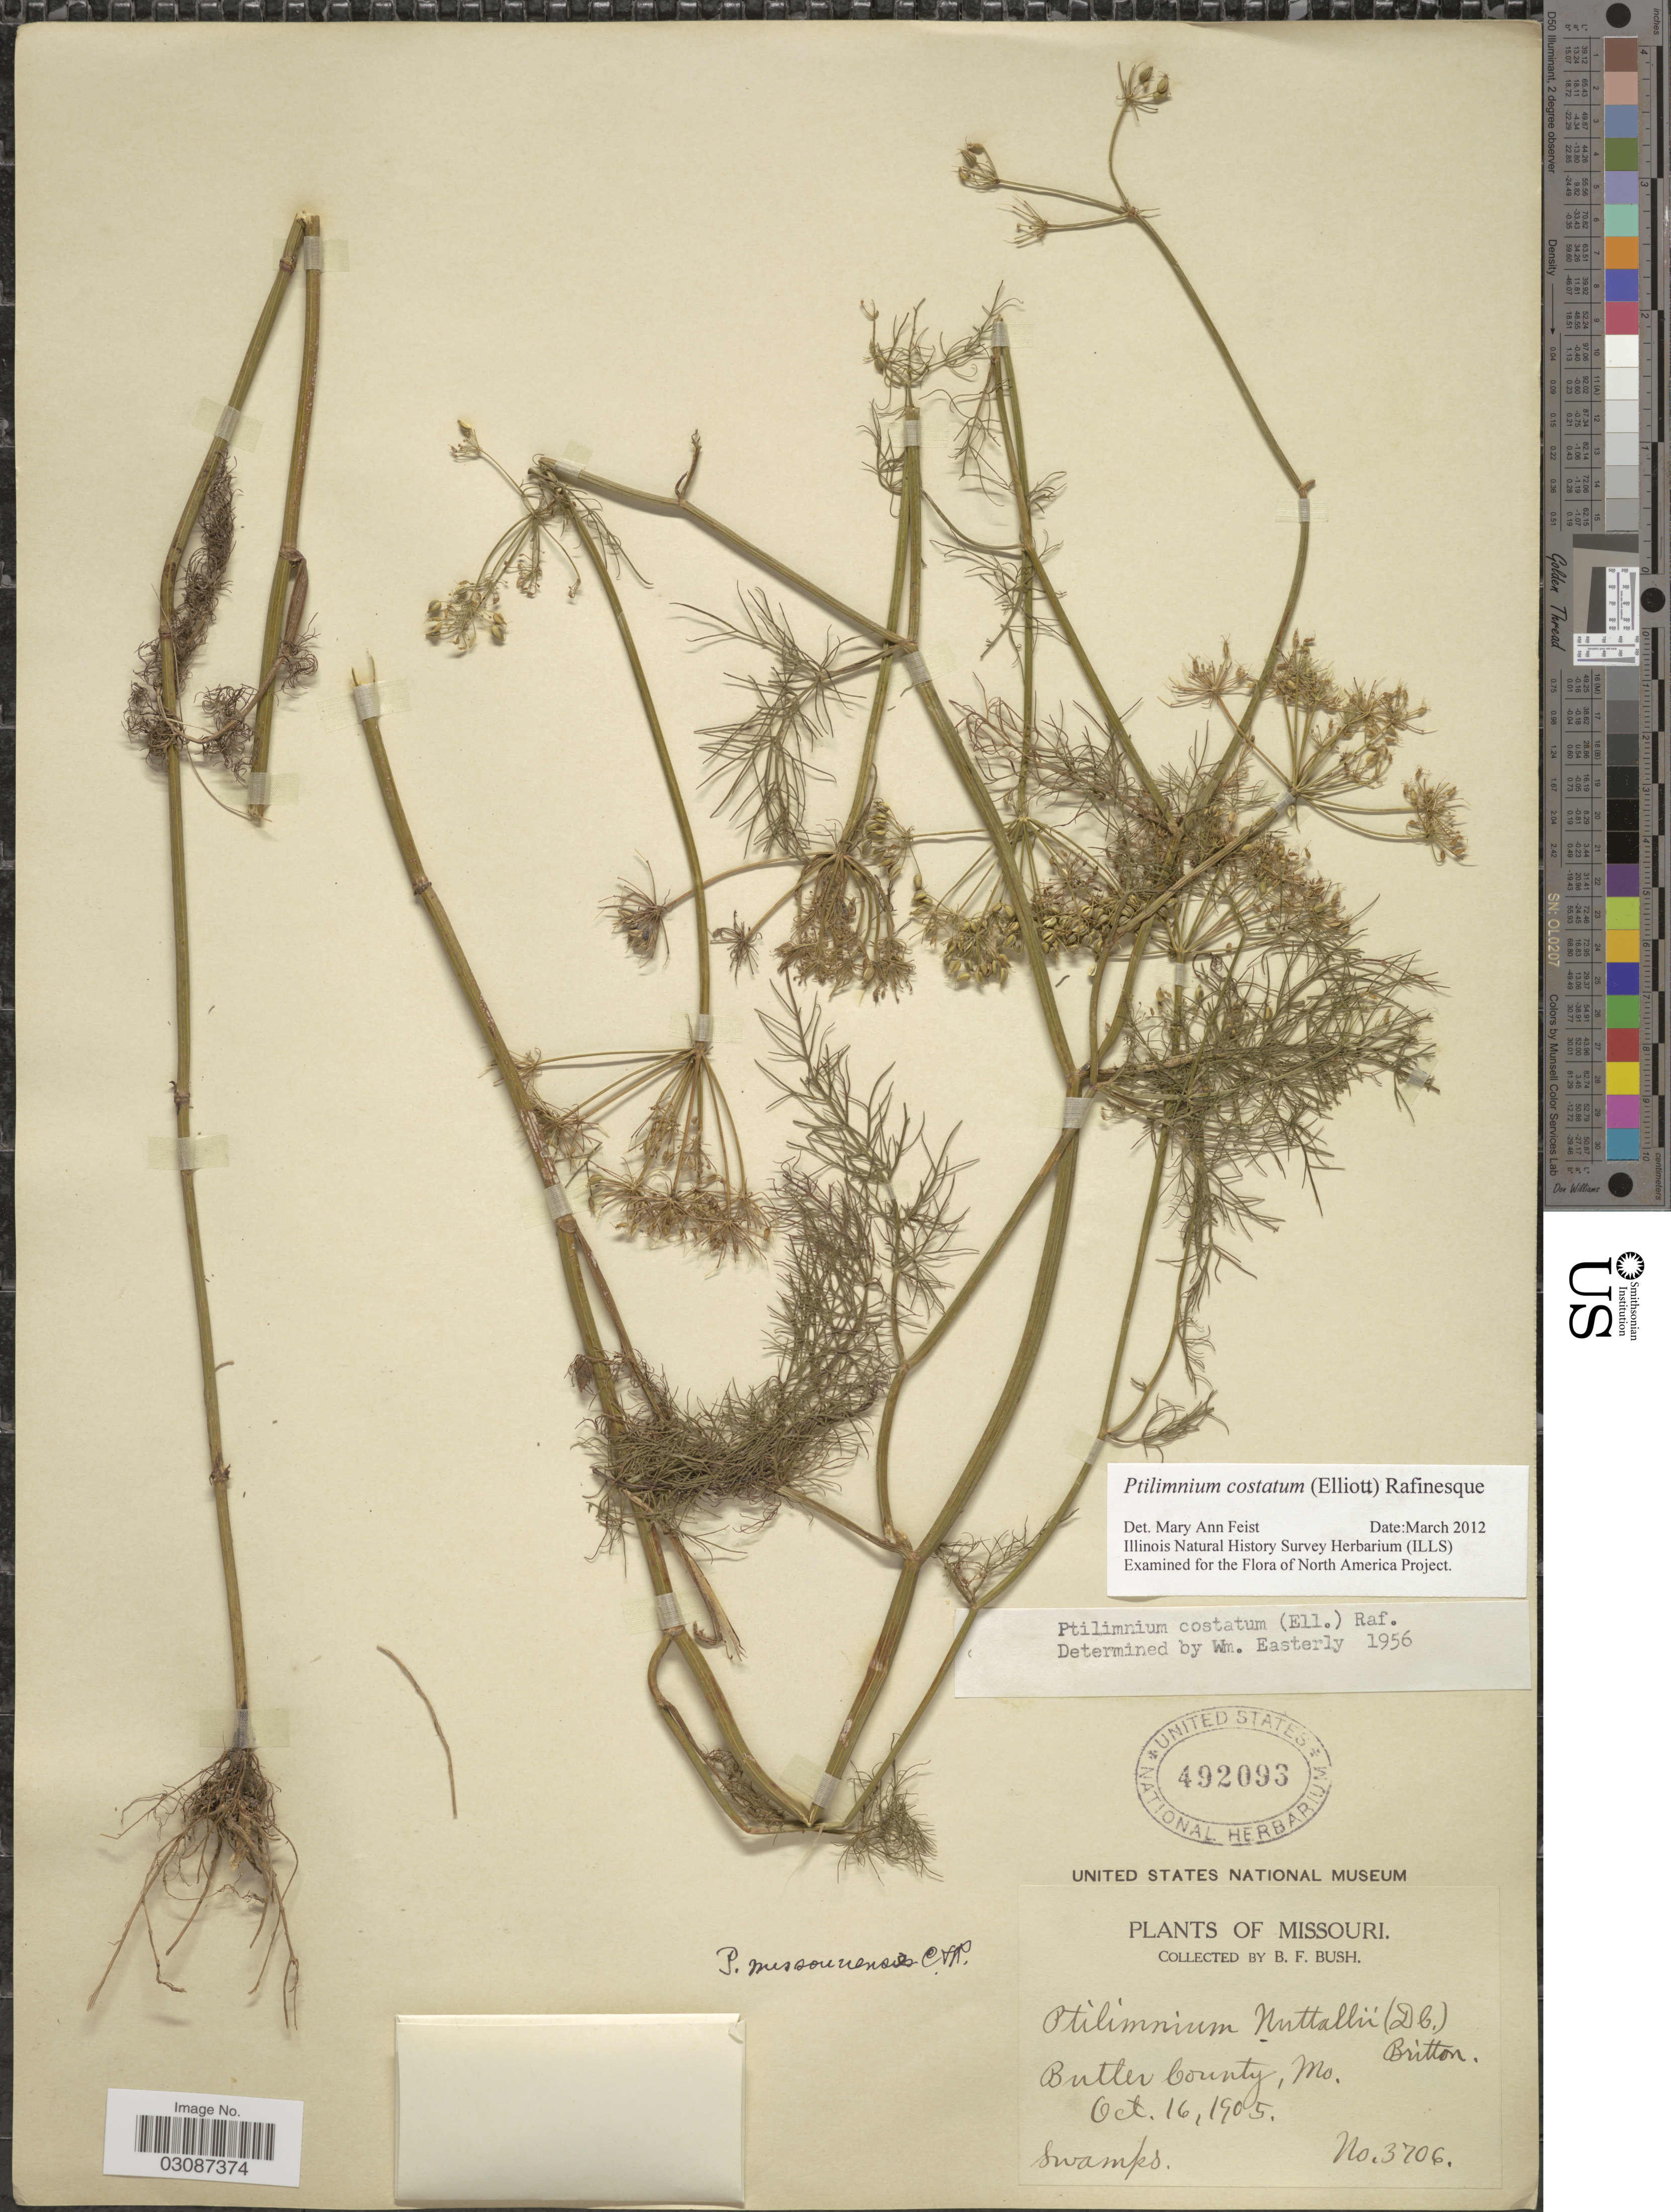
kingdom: Plantae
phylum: Tracheophyta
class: Magnoliopsida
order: Apiales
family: Apiaceae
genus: Ptilimnium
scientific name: Ptilimnium costatum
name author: (Elliott) Raf.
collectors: B. F. Bush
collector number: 3706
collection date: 1905-10-16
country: United States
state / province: Missouri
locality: Butler County.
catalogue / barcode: US 492093